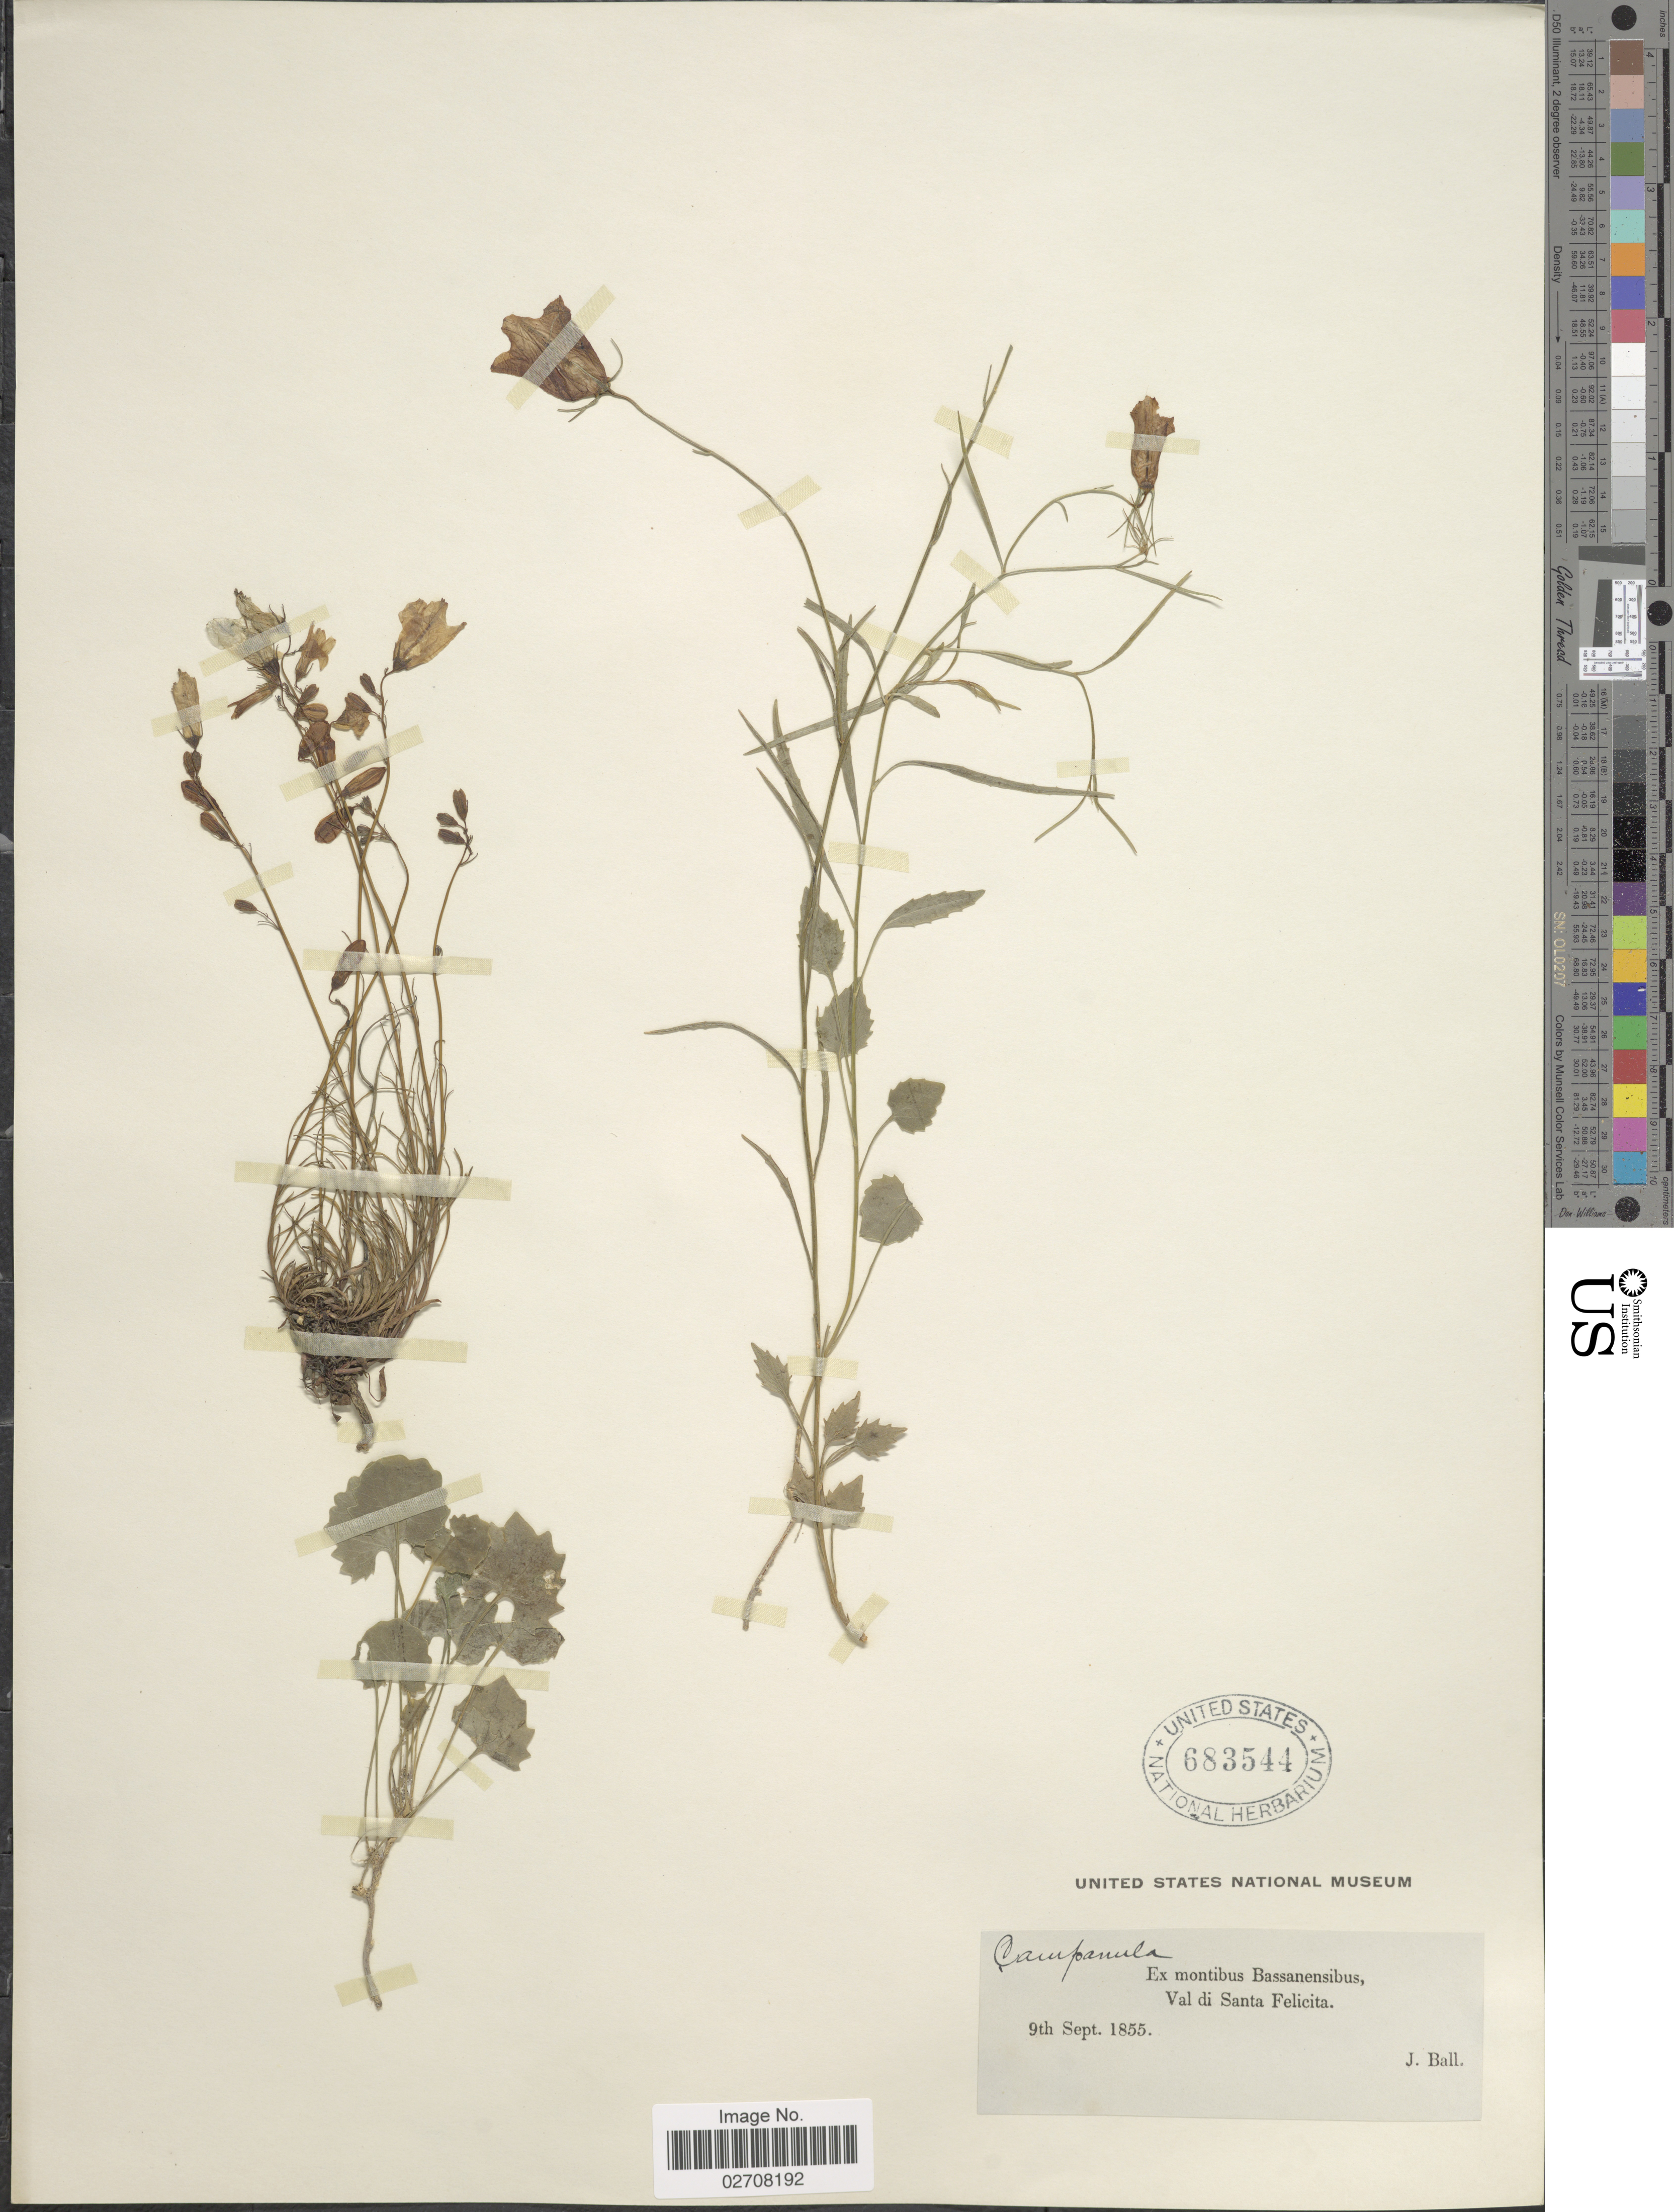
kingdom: Plantae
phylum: Tracheophyta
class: Magnoliopsida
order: Asterales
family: Campanulaceae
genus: Campanula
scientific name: Campanula sp.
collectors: J. Ball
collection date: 1855-09-09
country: Italy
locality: Montibus Bassanensibus, Val di Santa Felicita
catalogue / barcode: US 683544